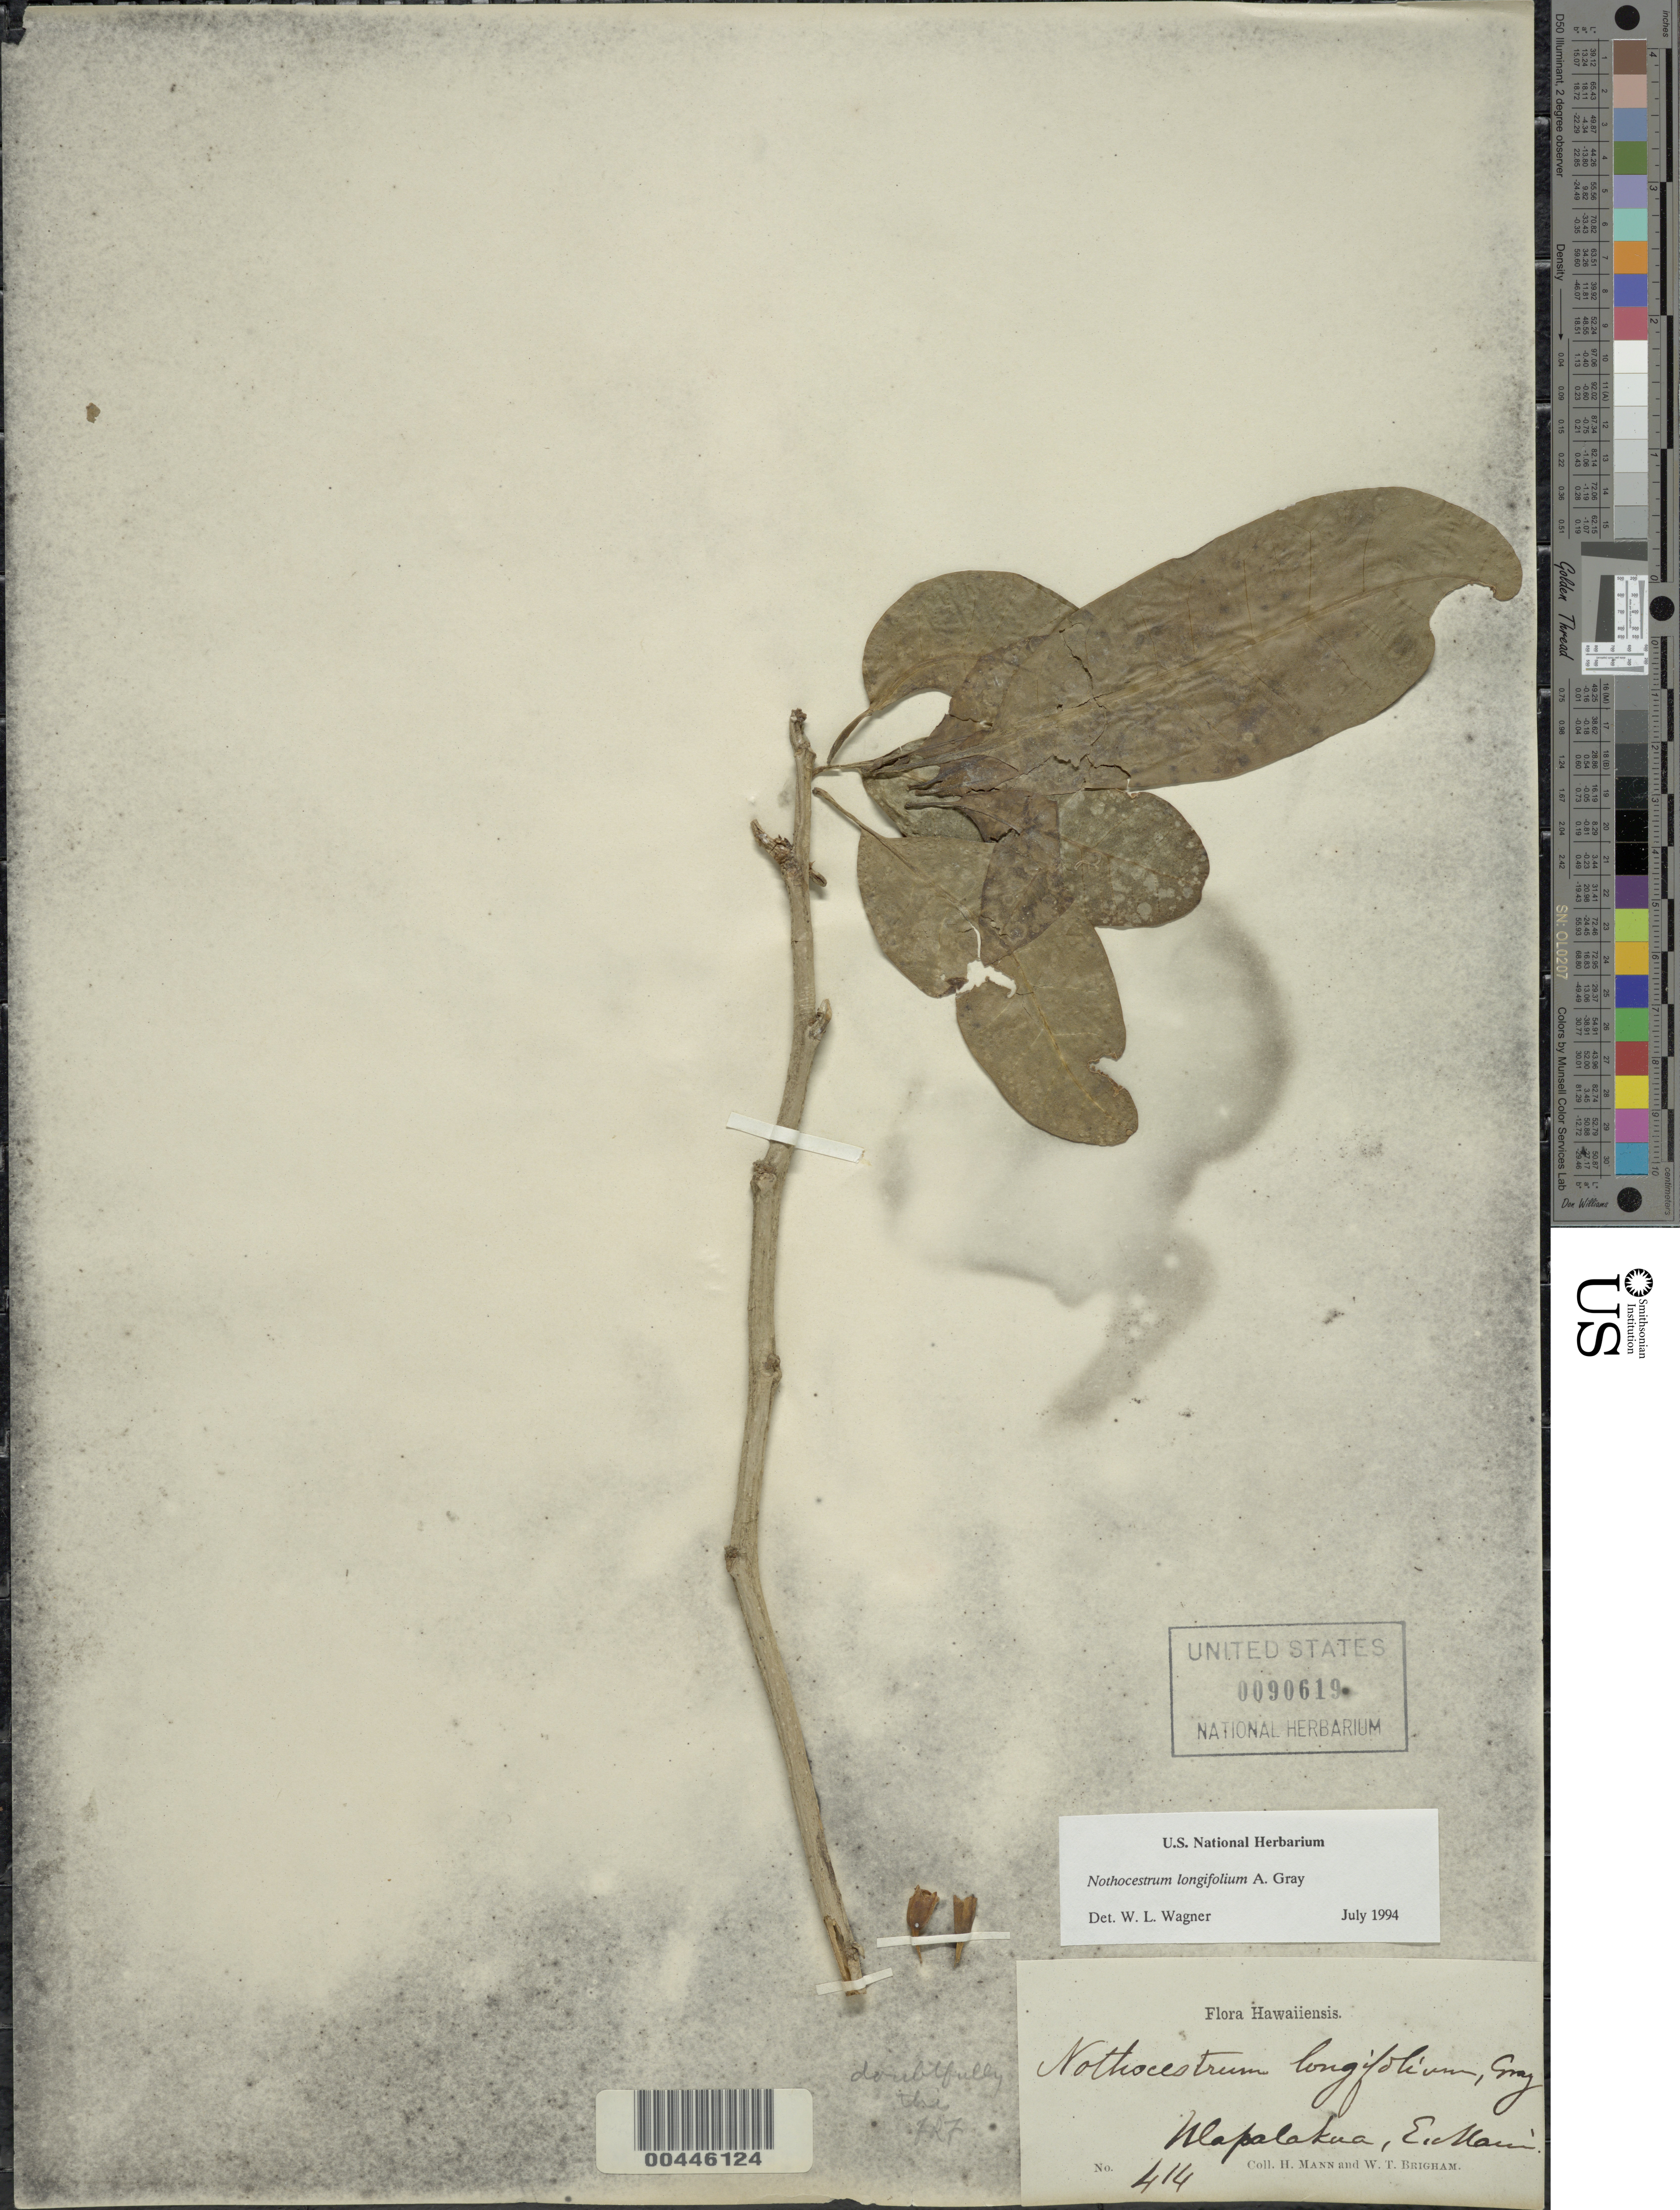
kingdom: Plantae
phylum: Tracheophyta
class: Magnoliopsida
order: Solanales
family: Solanaceae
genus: Nothocestrum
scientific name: Nothocestrum longifolium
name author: A. Gray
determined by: Wagner, W. L., (BOT), Smithsonian Institution - National Museum of Natural History (UNITED STATES)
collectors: H. Mann & W. T. Brigham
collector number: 414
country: United States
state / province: Hawaii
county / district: Maui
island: Maui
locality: Ulupalakua, E Maui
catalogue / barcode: US 90619